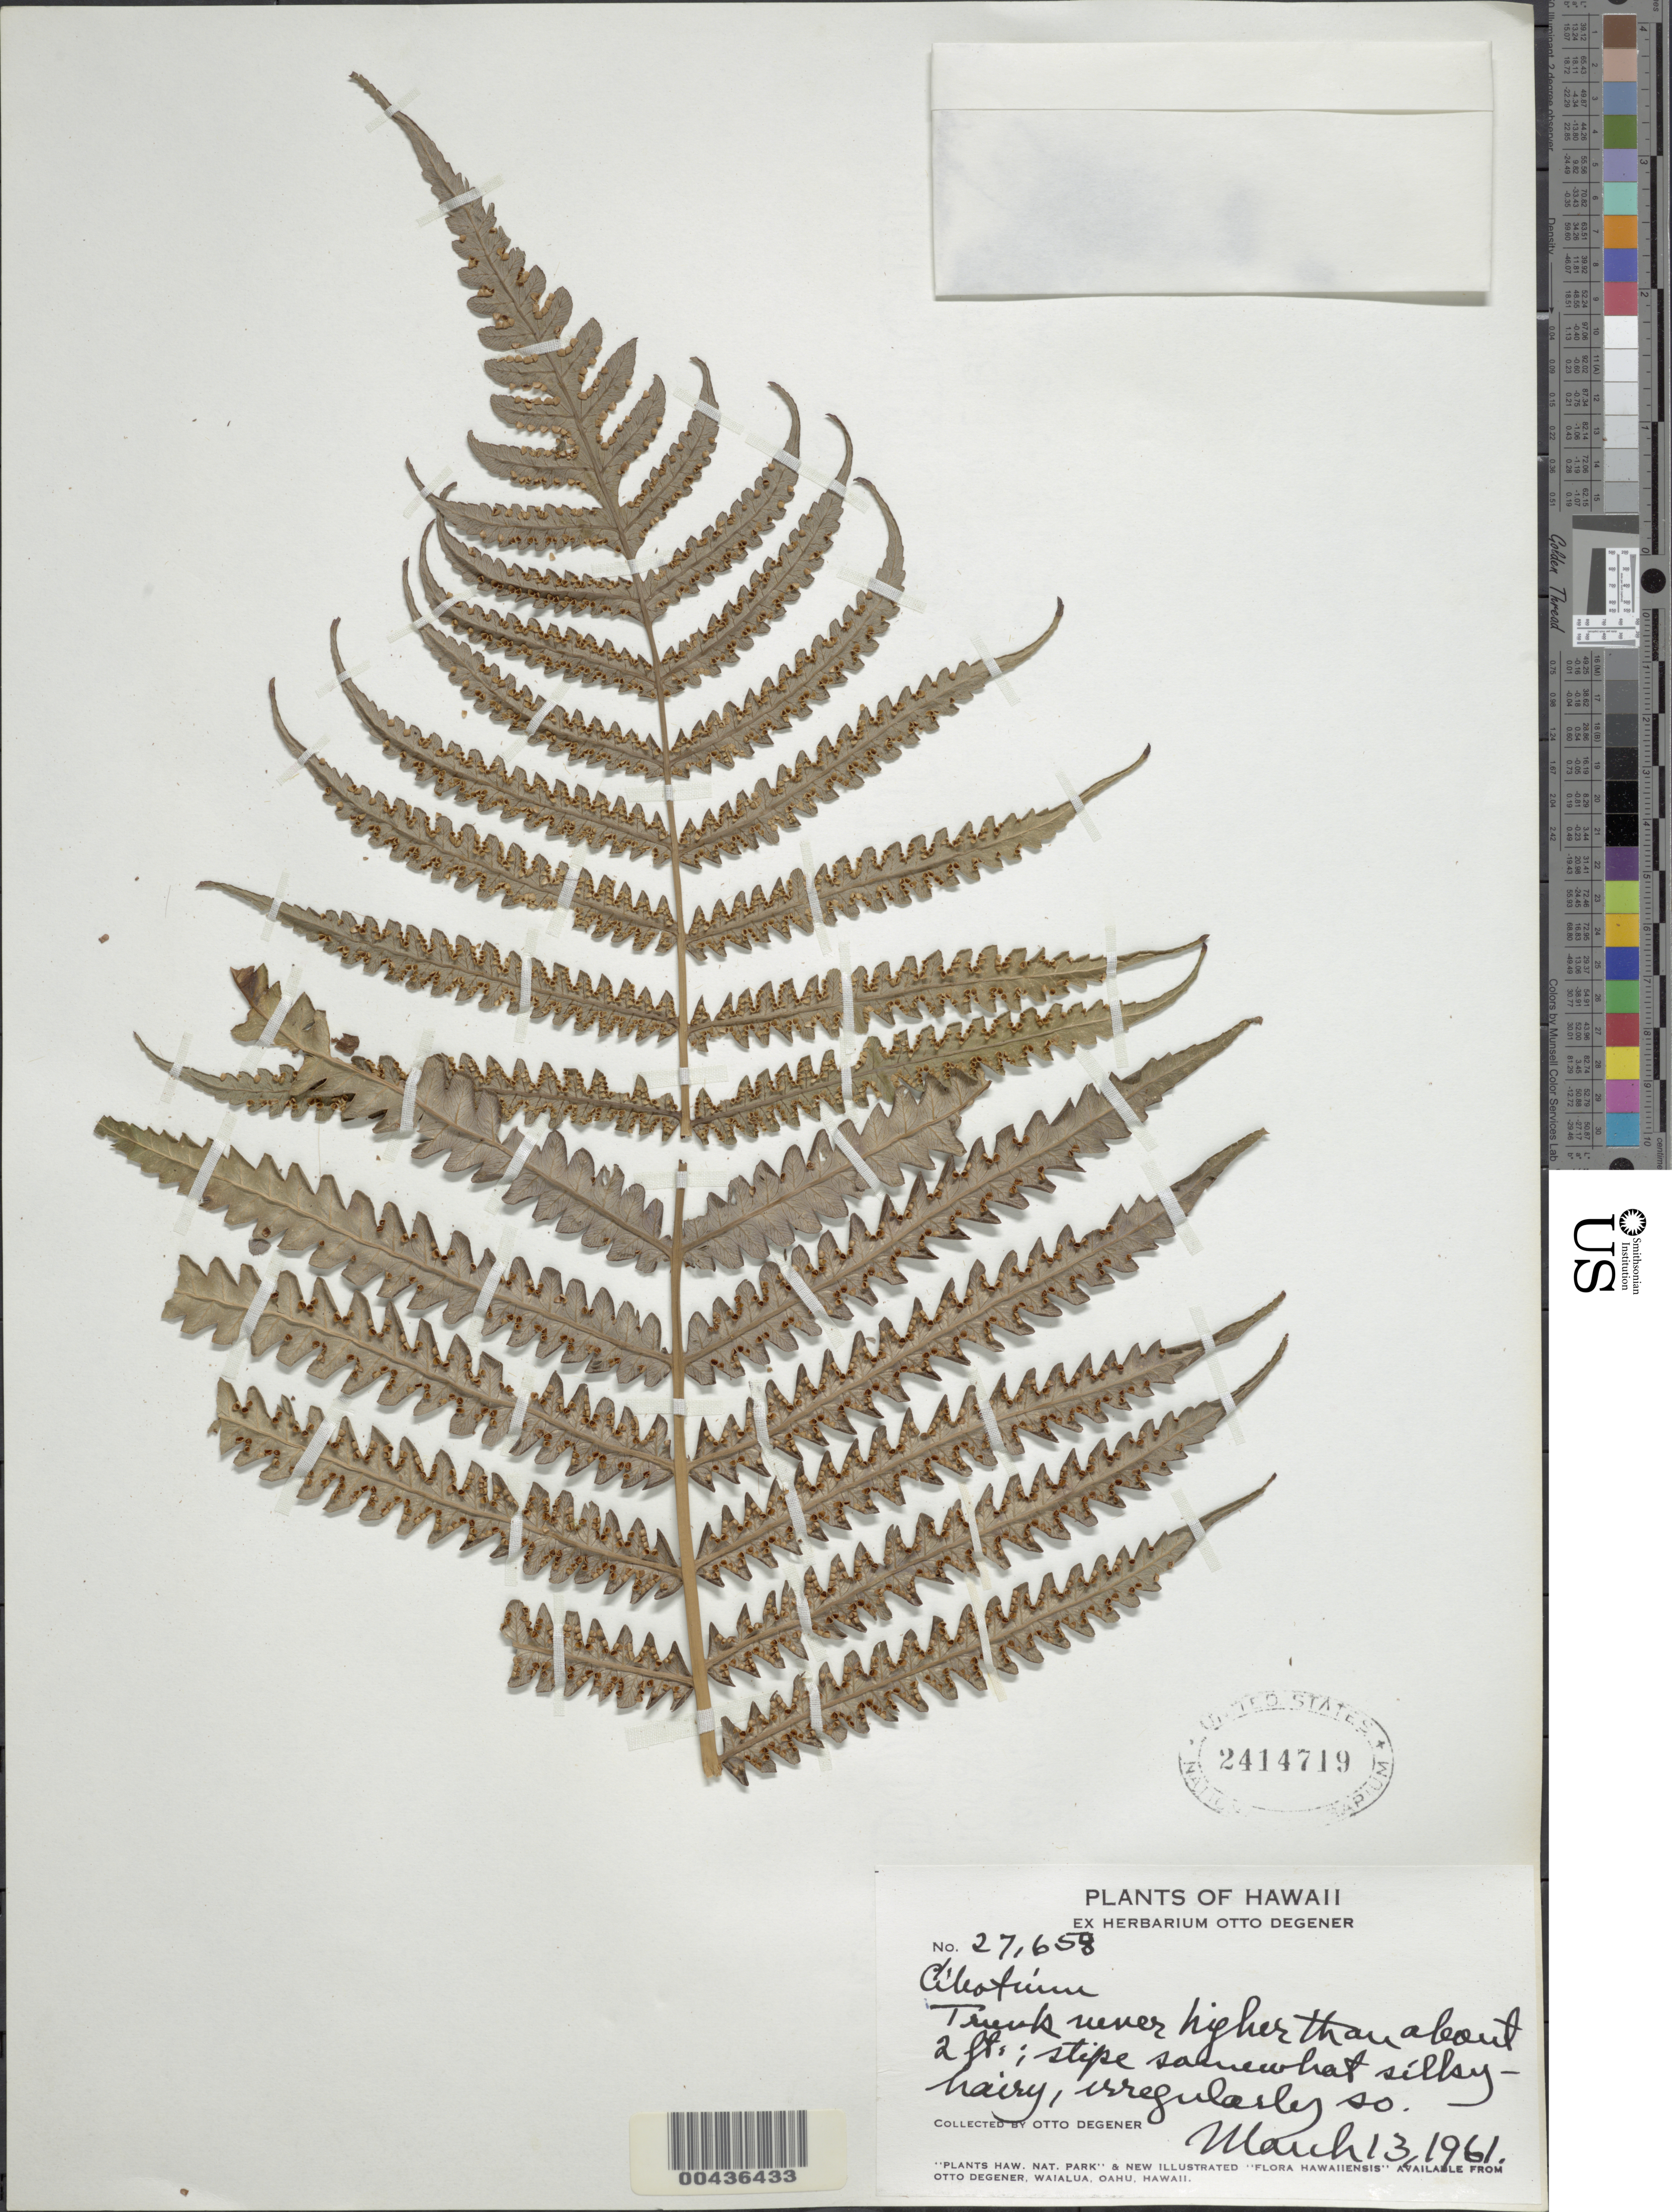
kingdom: Plantae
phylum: Tracheophyta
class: Polypodiopsida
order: Cyatheales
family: Cibotiaceae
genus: Cibotium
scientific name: Cibotium nealiae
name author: O. Deg.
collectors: O. Degener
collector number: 27658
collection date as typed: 13 Mar 1961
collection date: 1961-03-13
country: United States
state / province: Hawaii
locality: s.l.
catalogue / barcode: US 2414719